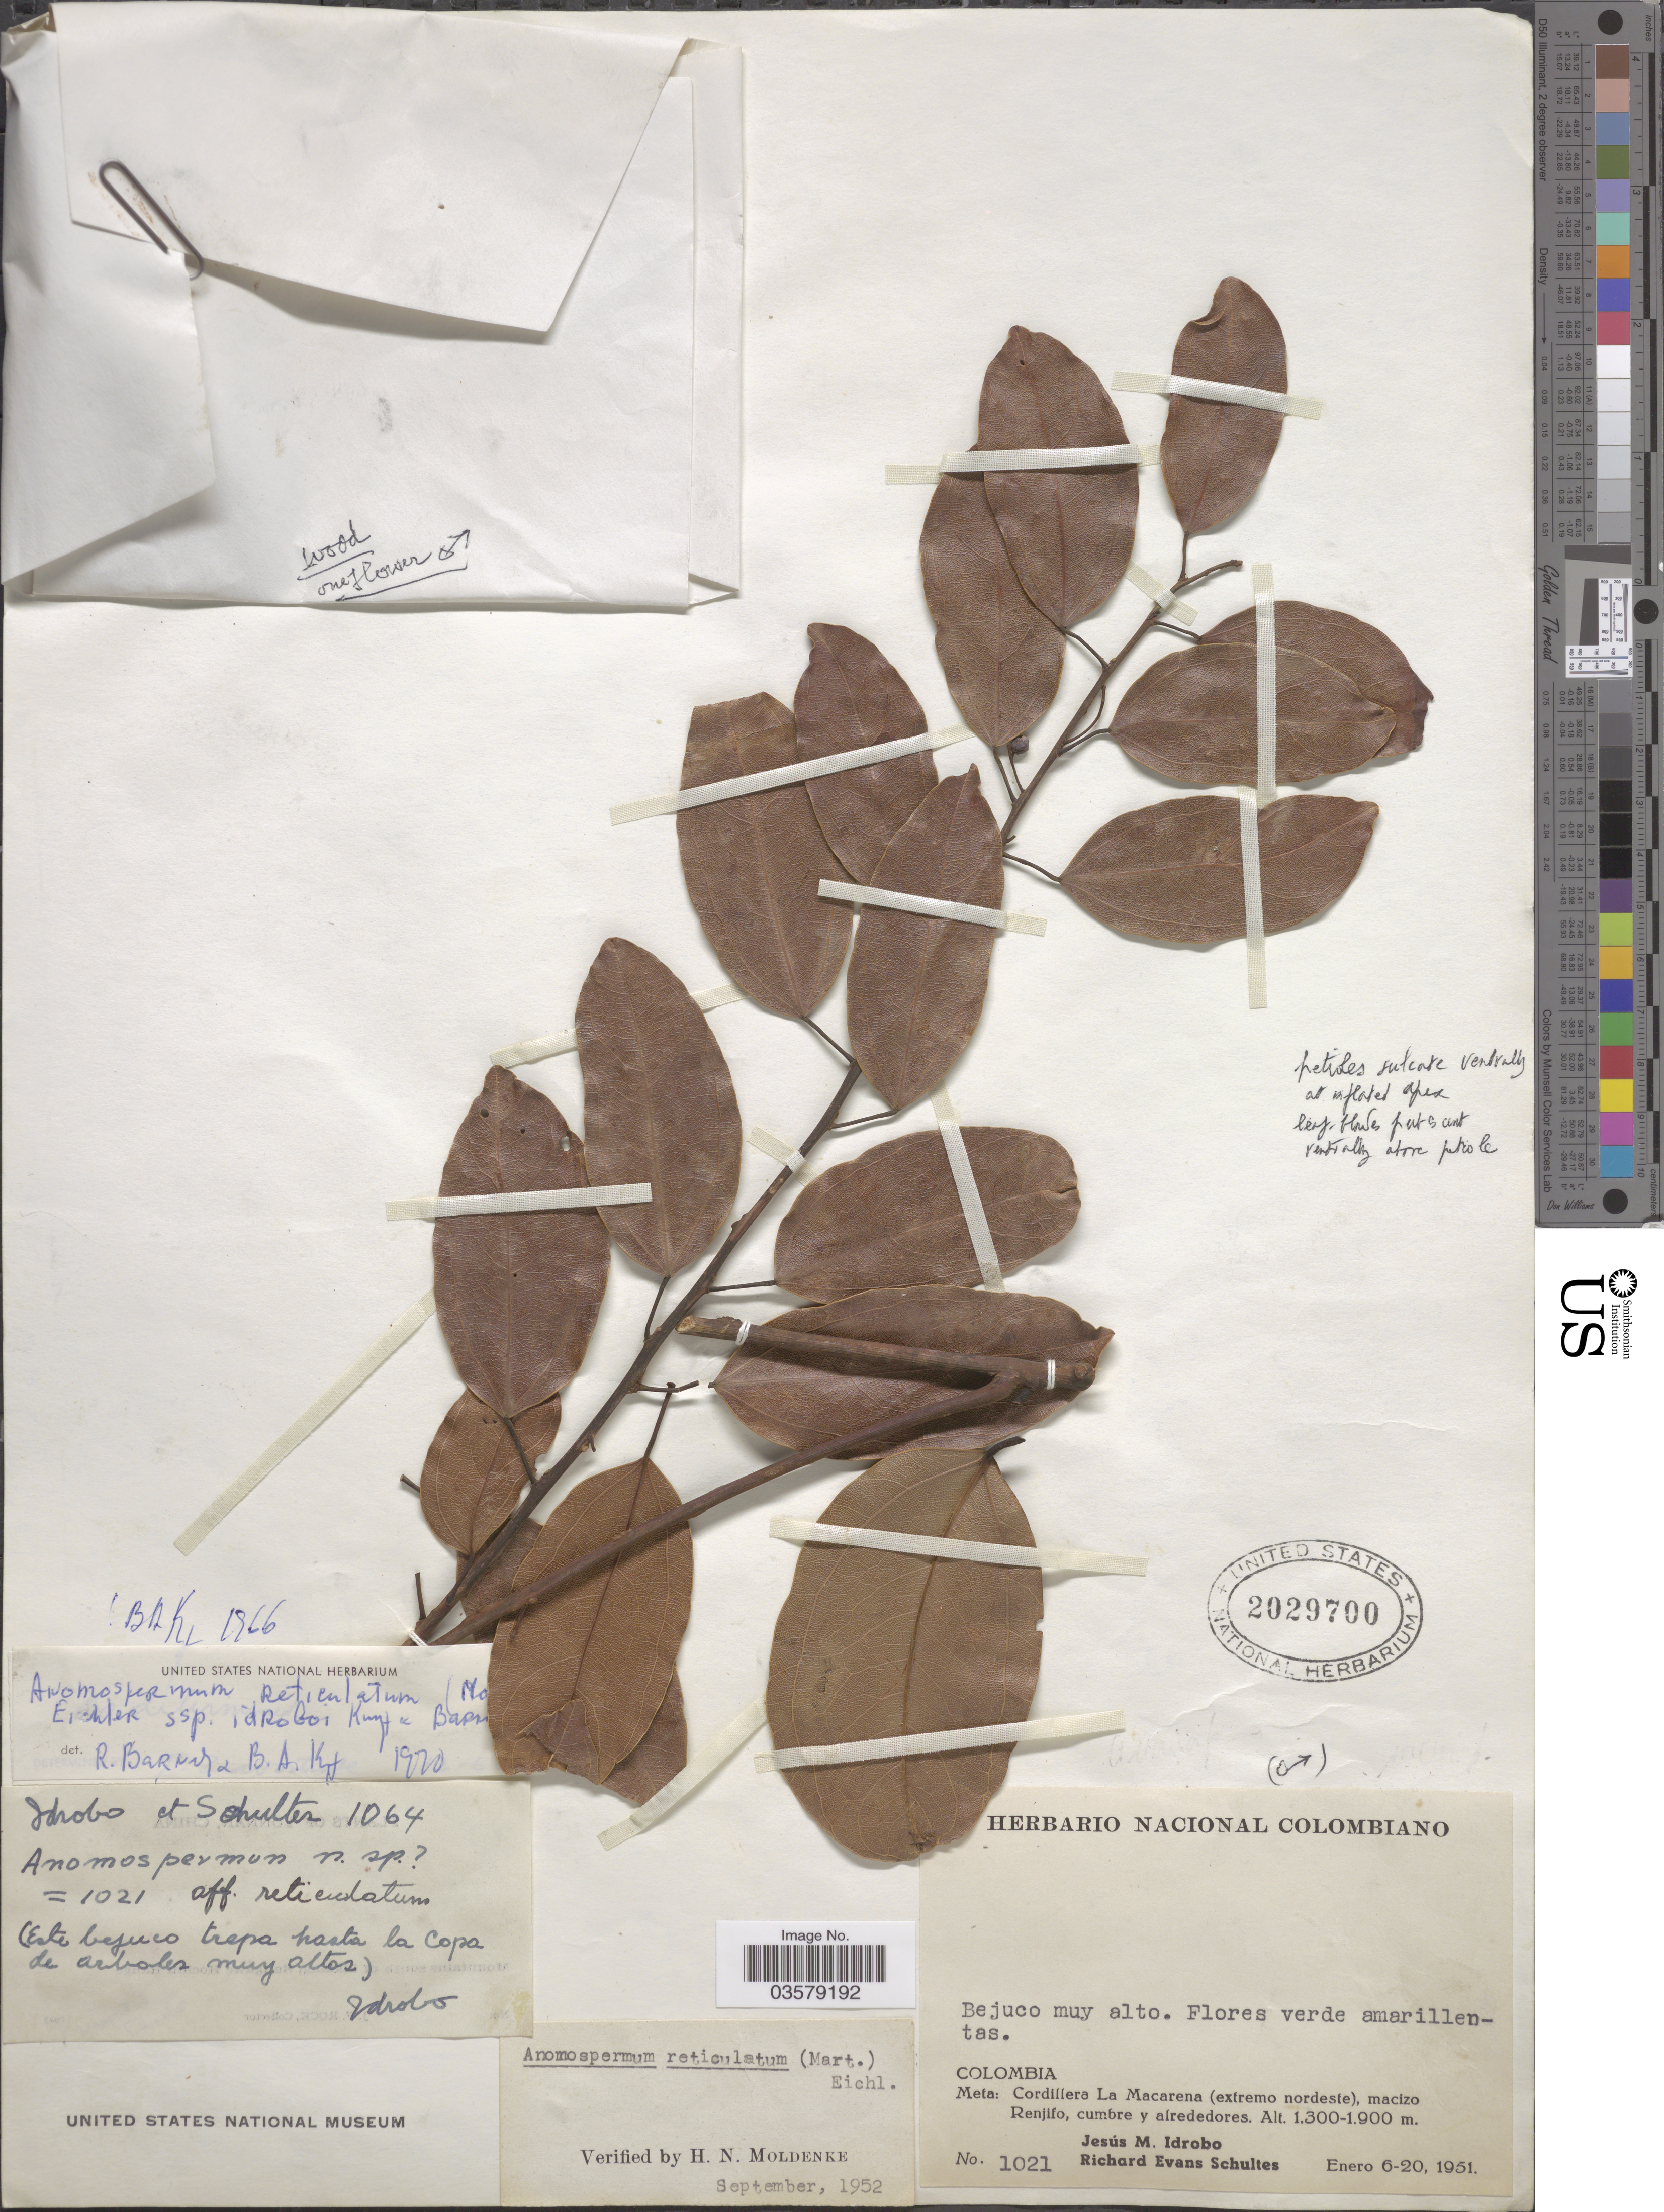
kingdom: Plantae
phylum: Tracheophyta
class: Magnoliopsida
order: Ranunculales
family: Menispermaceae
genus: Anomospermum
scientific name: Anomospermum reticulatum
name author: (Mart.) Eichler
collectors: J. M. Idrobo & R. E. Schultes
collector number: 1021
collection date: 1951-01-06/1951-01-20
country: Colombia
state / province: Meta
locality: Cordillera La Macarena (extremo nordeste), macizo Renjifo, cumbre y alrededores.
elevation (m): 1300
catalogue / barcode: US 2029700